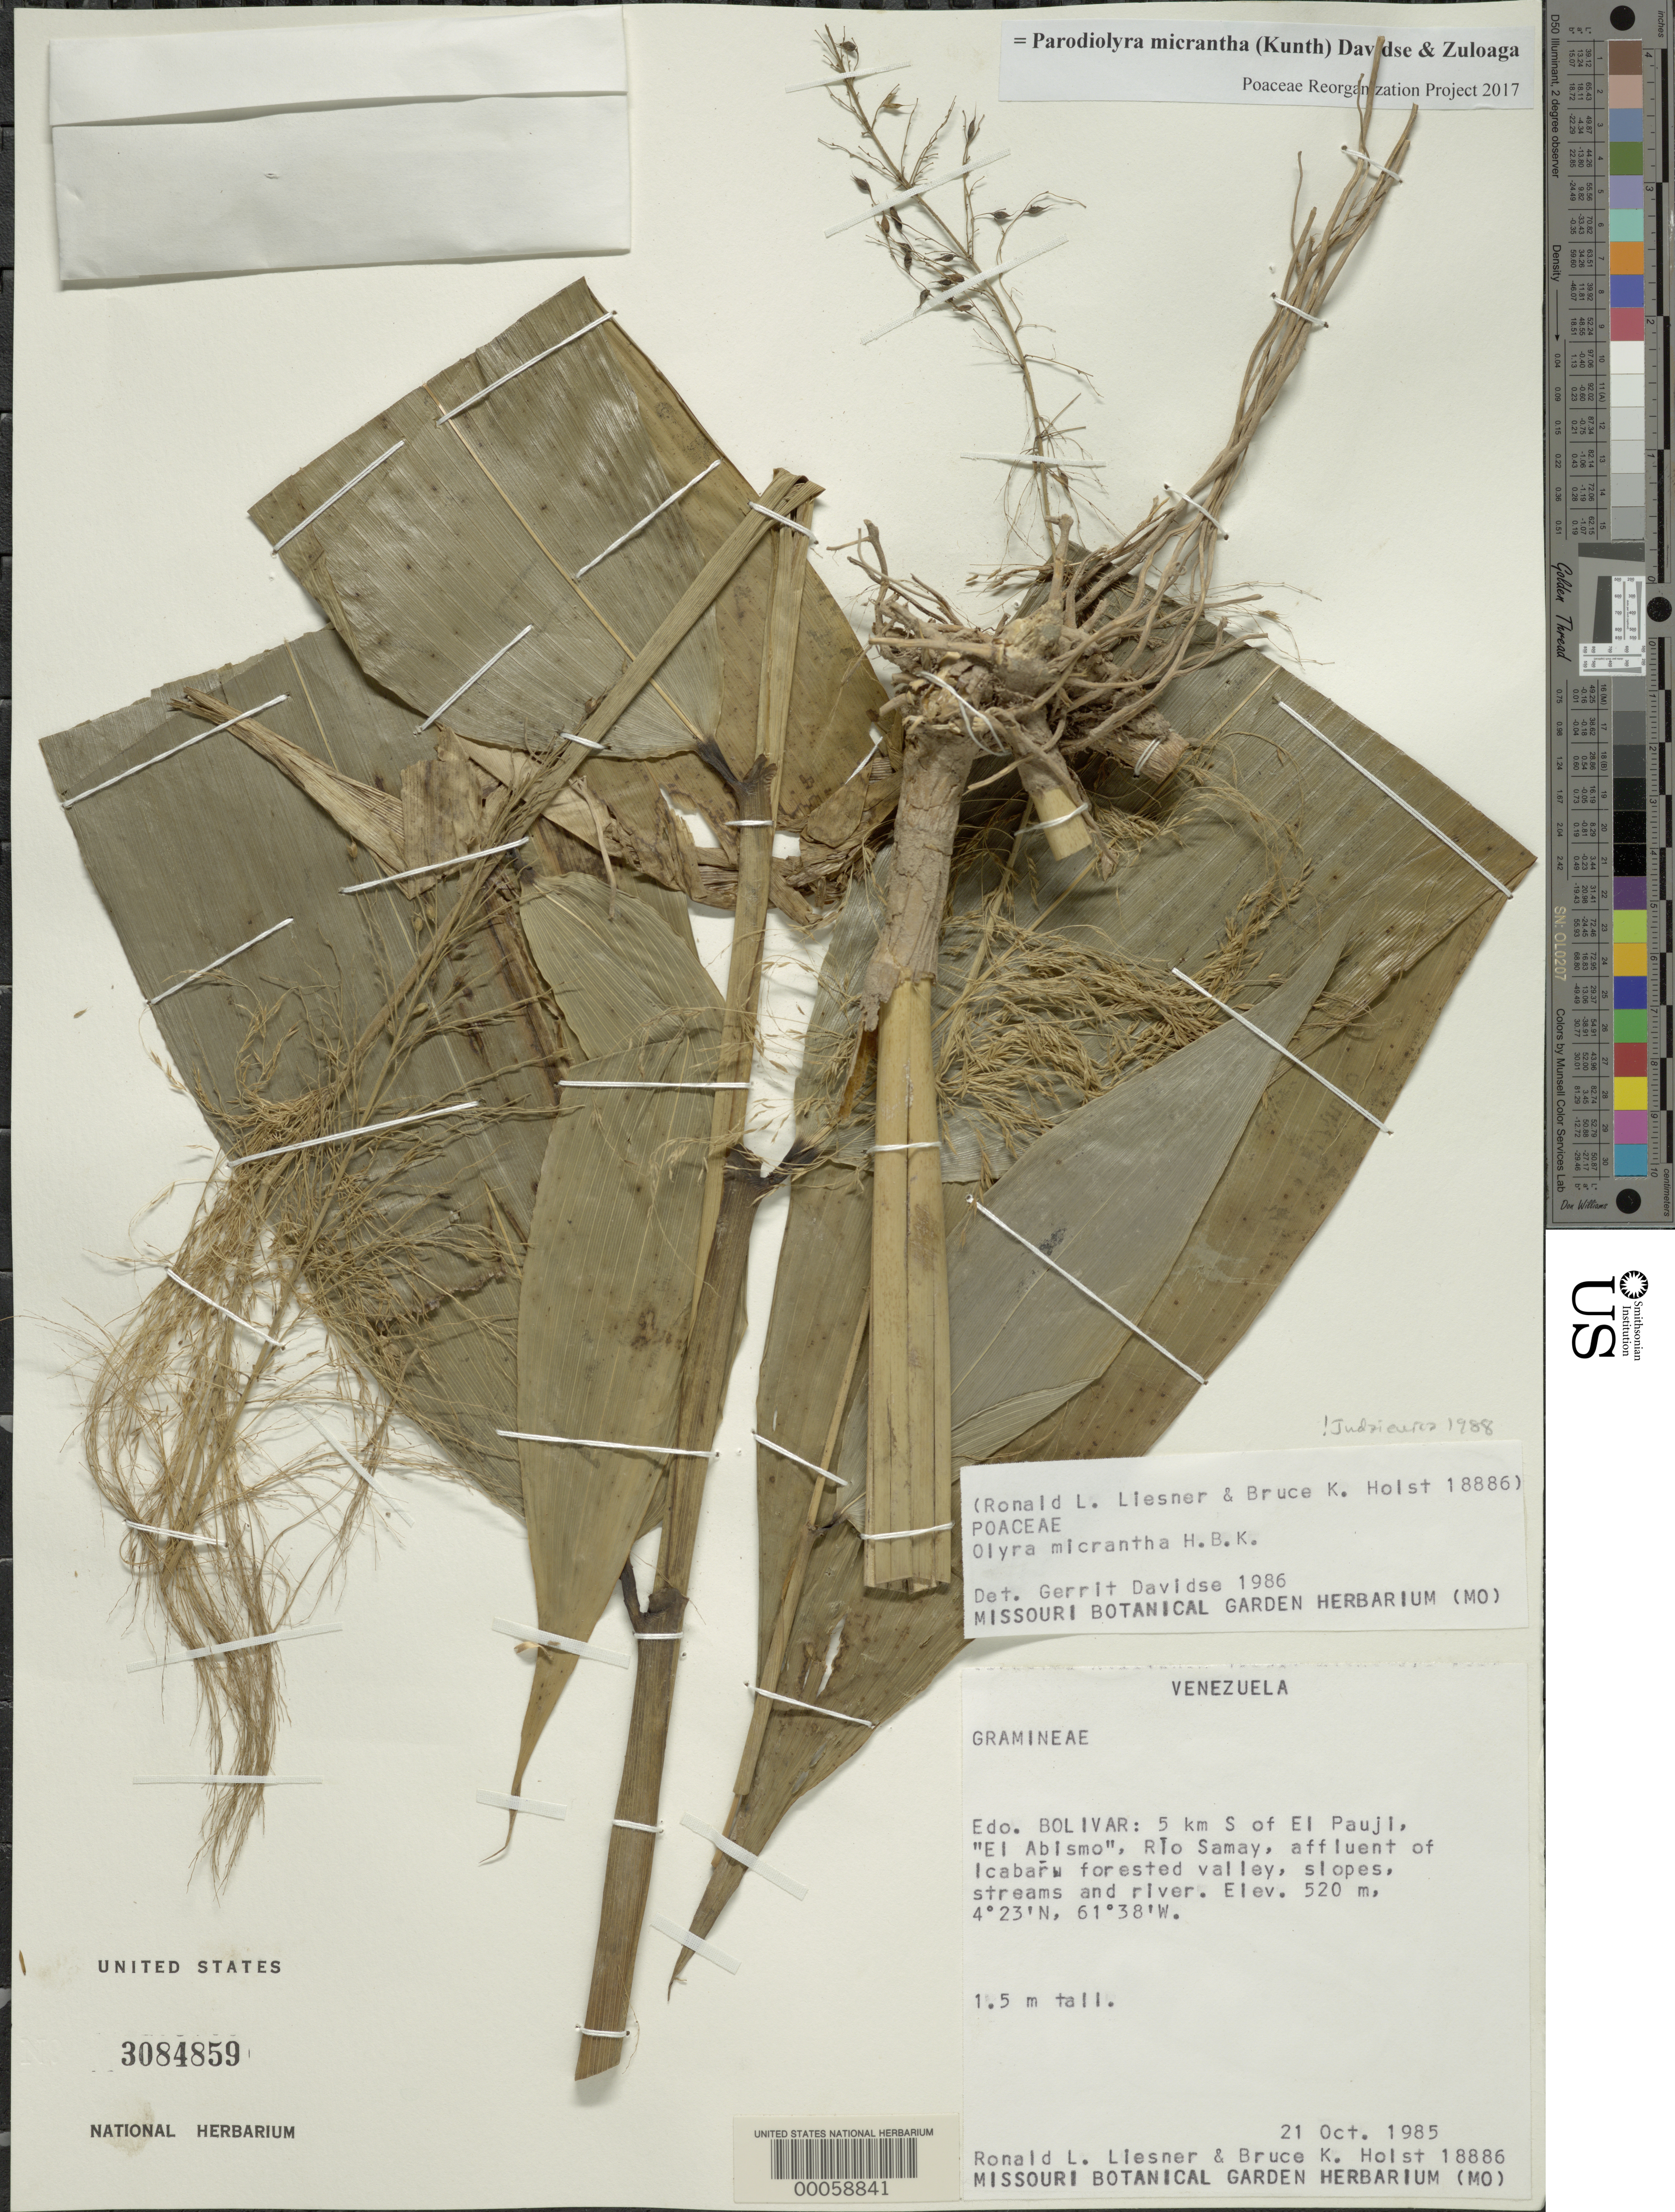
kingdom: Plantae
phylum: Tracheophyta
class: Liliopsida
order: Poales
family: Poaceae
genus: Parodiolyra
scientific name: Parodiolyra micrantha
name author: (Kunth) Davidse & Zuloaga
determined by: Poaceae Reorganization Project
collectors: R. L. Liesner & B. Holst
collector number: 18886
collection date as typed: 21-Oct-85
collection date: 1985-10-21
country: Venezuela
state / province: Bolívar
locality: El Pauji, 5 km S of, "El Abismo", Río Samay, affluent of Icabarú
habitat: Forested valley, slopes, streams and river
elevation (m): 520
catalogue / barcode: US 3084859